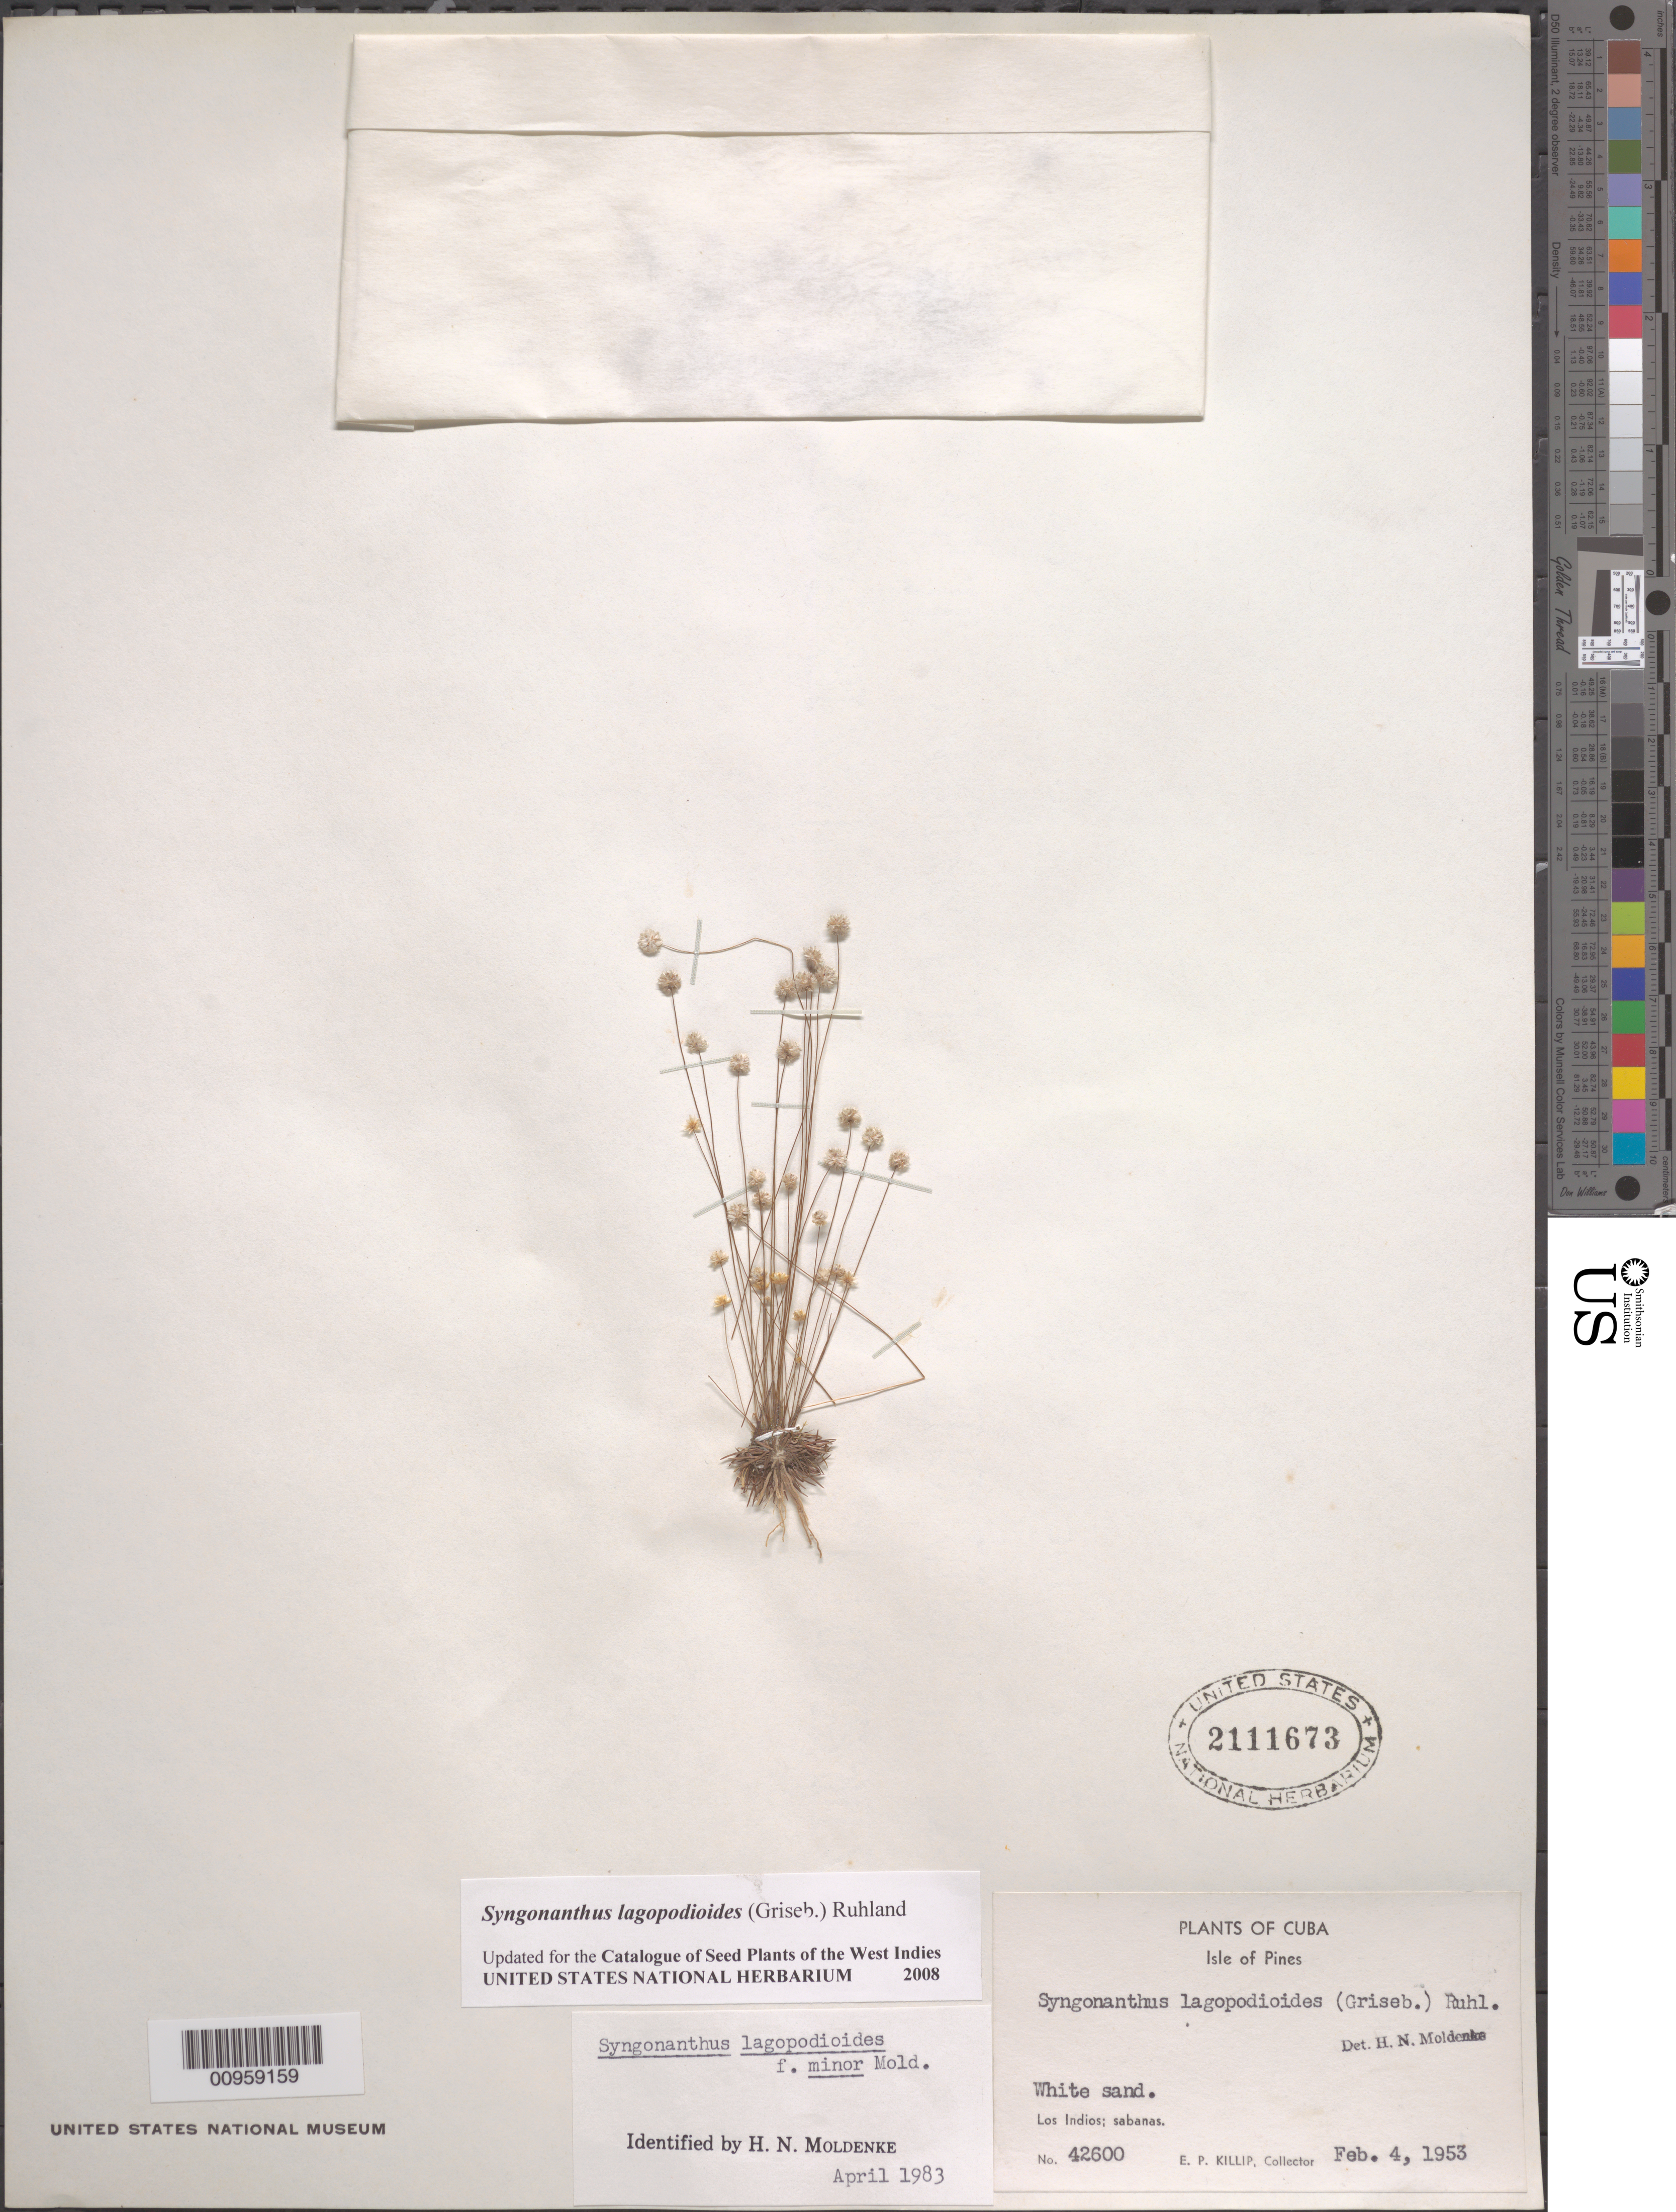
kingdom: Plantae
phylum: Tracheophyta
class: Liliopsida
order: Poales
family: Eriocaulaceae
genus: Syngonanthus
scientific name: Syngonanthus lagopodioides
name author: (Griseb.) Ruhland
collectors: E. P. Killip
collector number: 42600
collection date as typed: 04 Feb 1953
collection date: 1953-02-04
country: Cuba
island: Isla de la Juventud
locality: Los Indios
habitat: White-sand sabanas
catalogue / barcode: US 2111673